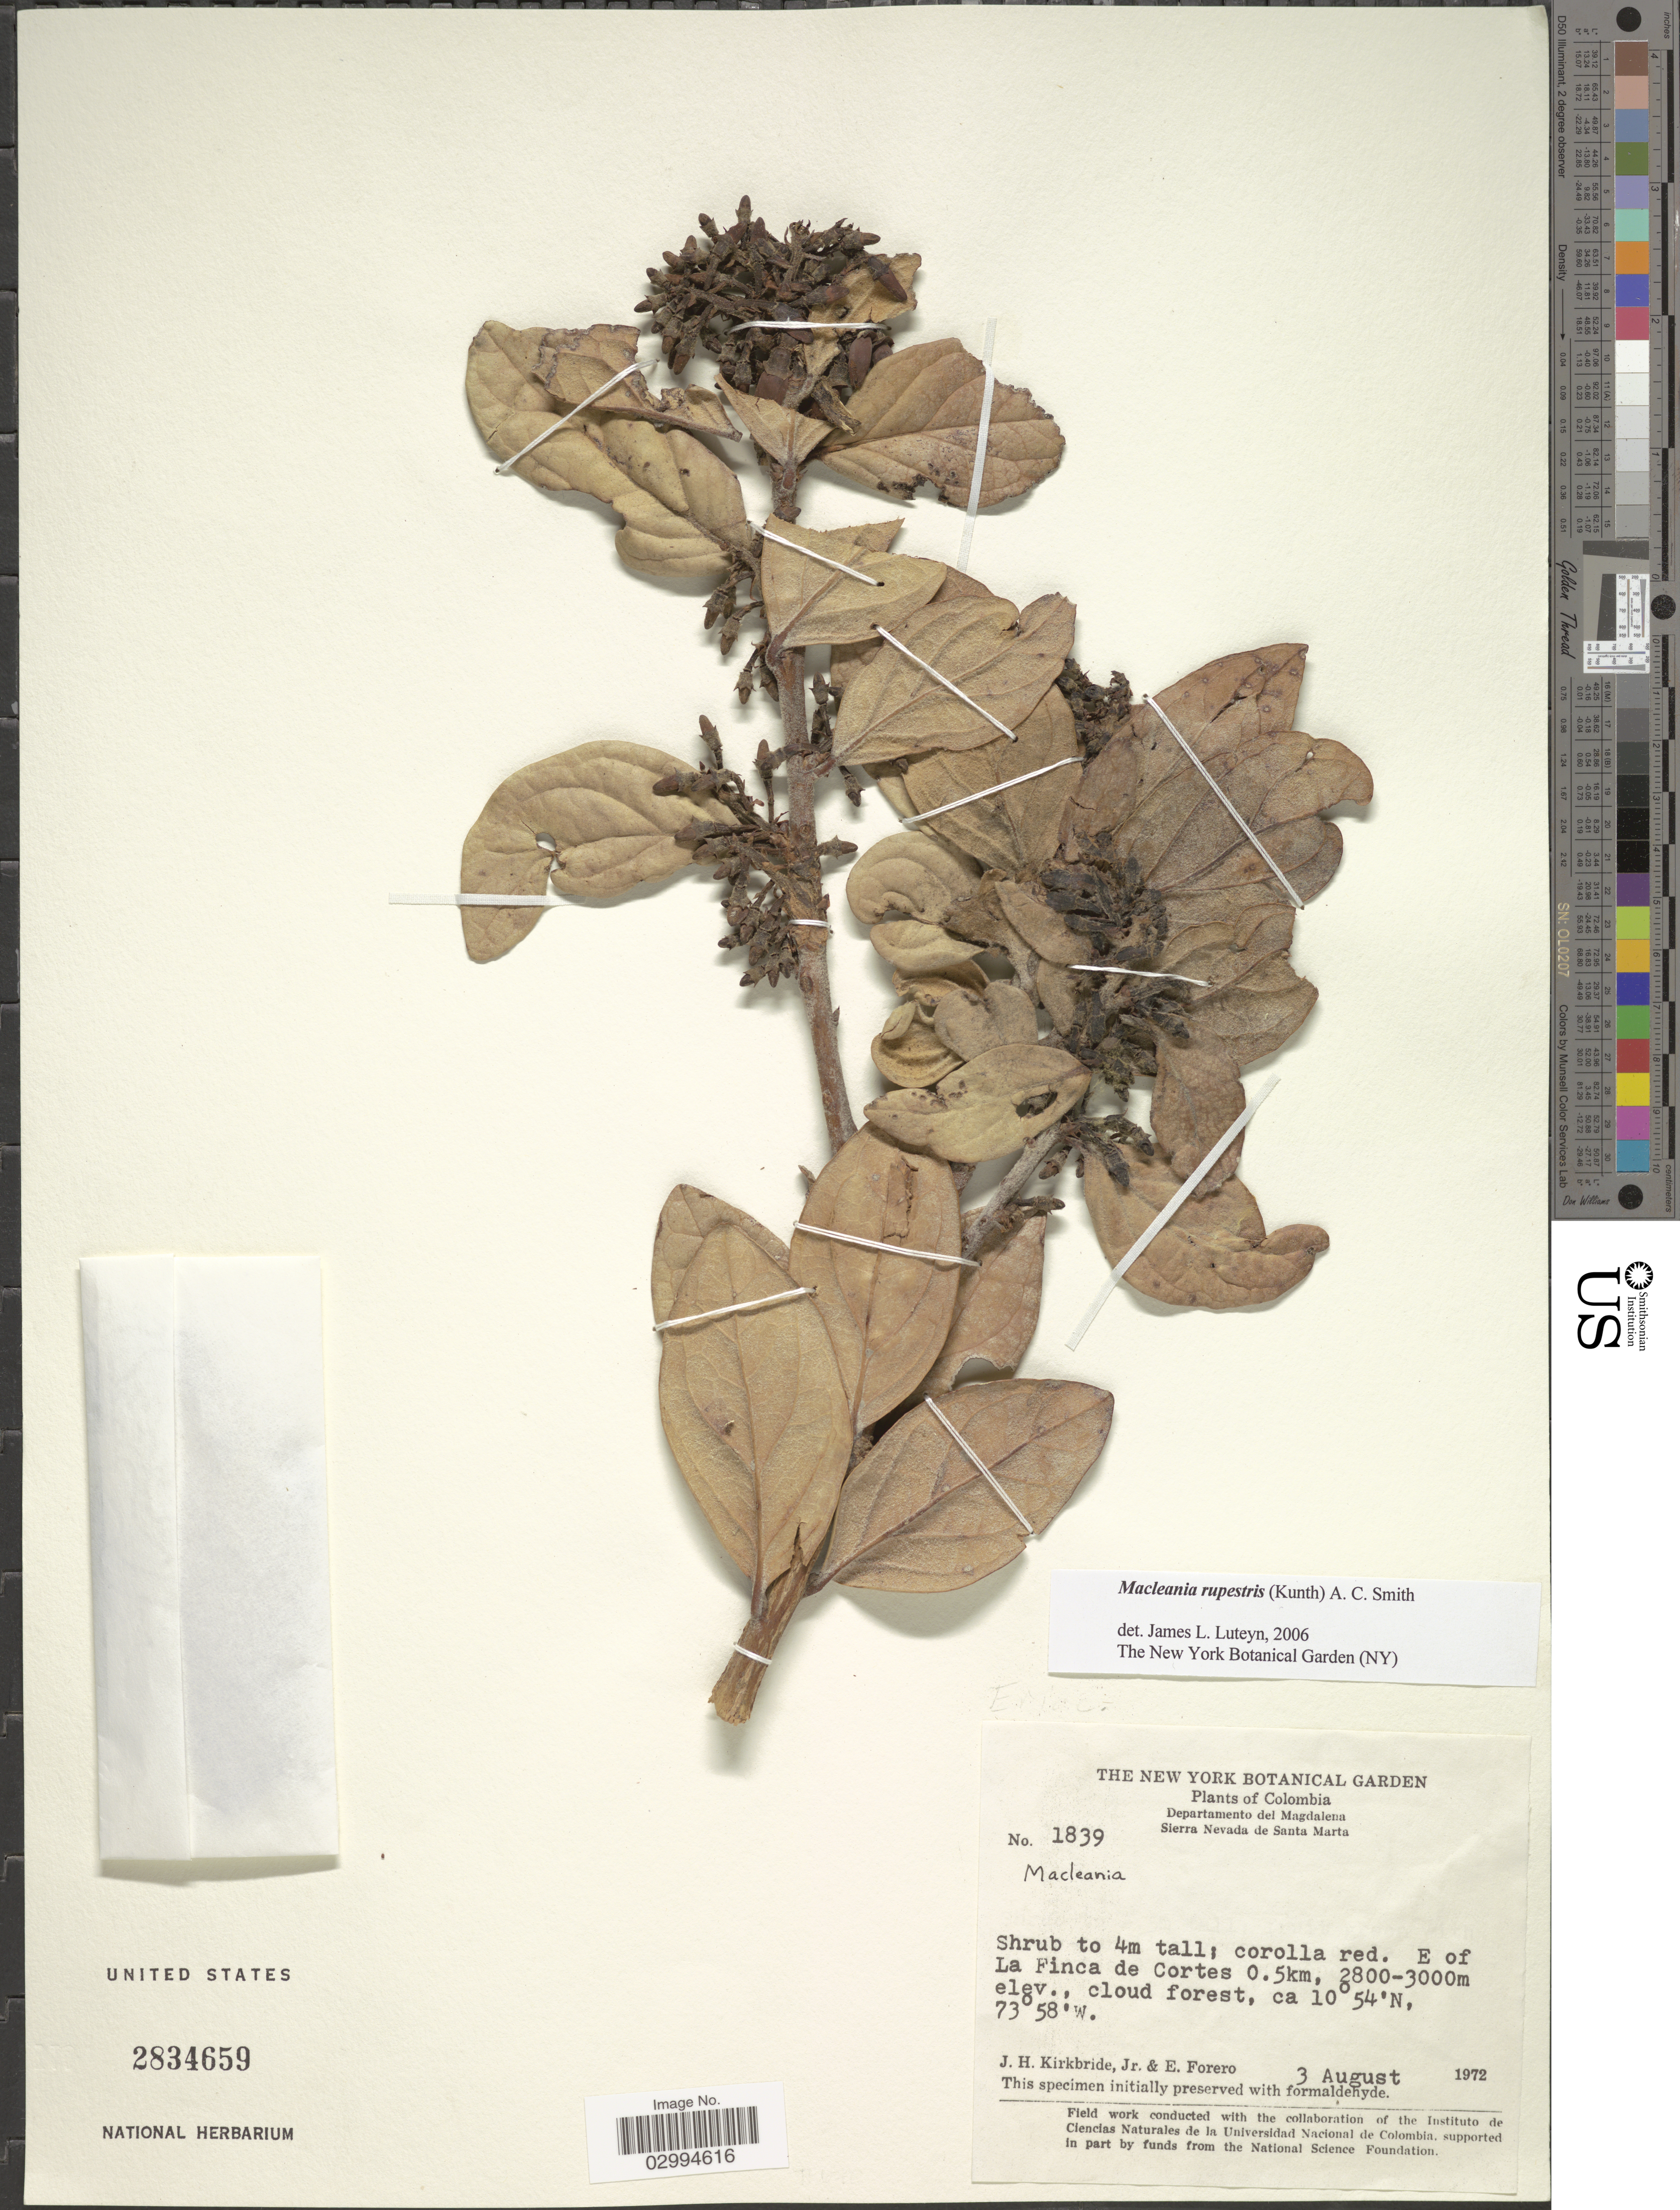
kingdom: Plantae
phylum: Tracheophyta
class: Magnoliopsida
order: Ericales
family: Ericaceae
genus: Macleania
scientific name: Macleania rupestris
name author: (Kunth) A.C. Sm.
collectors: J. H. Kirkbride & E. Forero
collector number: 1839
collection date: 1972-08-03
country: Colombia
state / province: Magdalena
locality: Departamento del Magdalena. Sierra Nevada de Santa Marta. E of La Finca de Cortes 0.5km.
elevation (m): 2800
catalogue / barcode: US 2834659